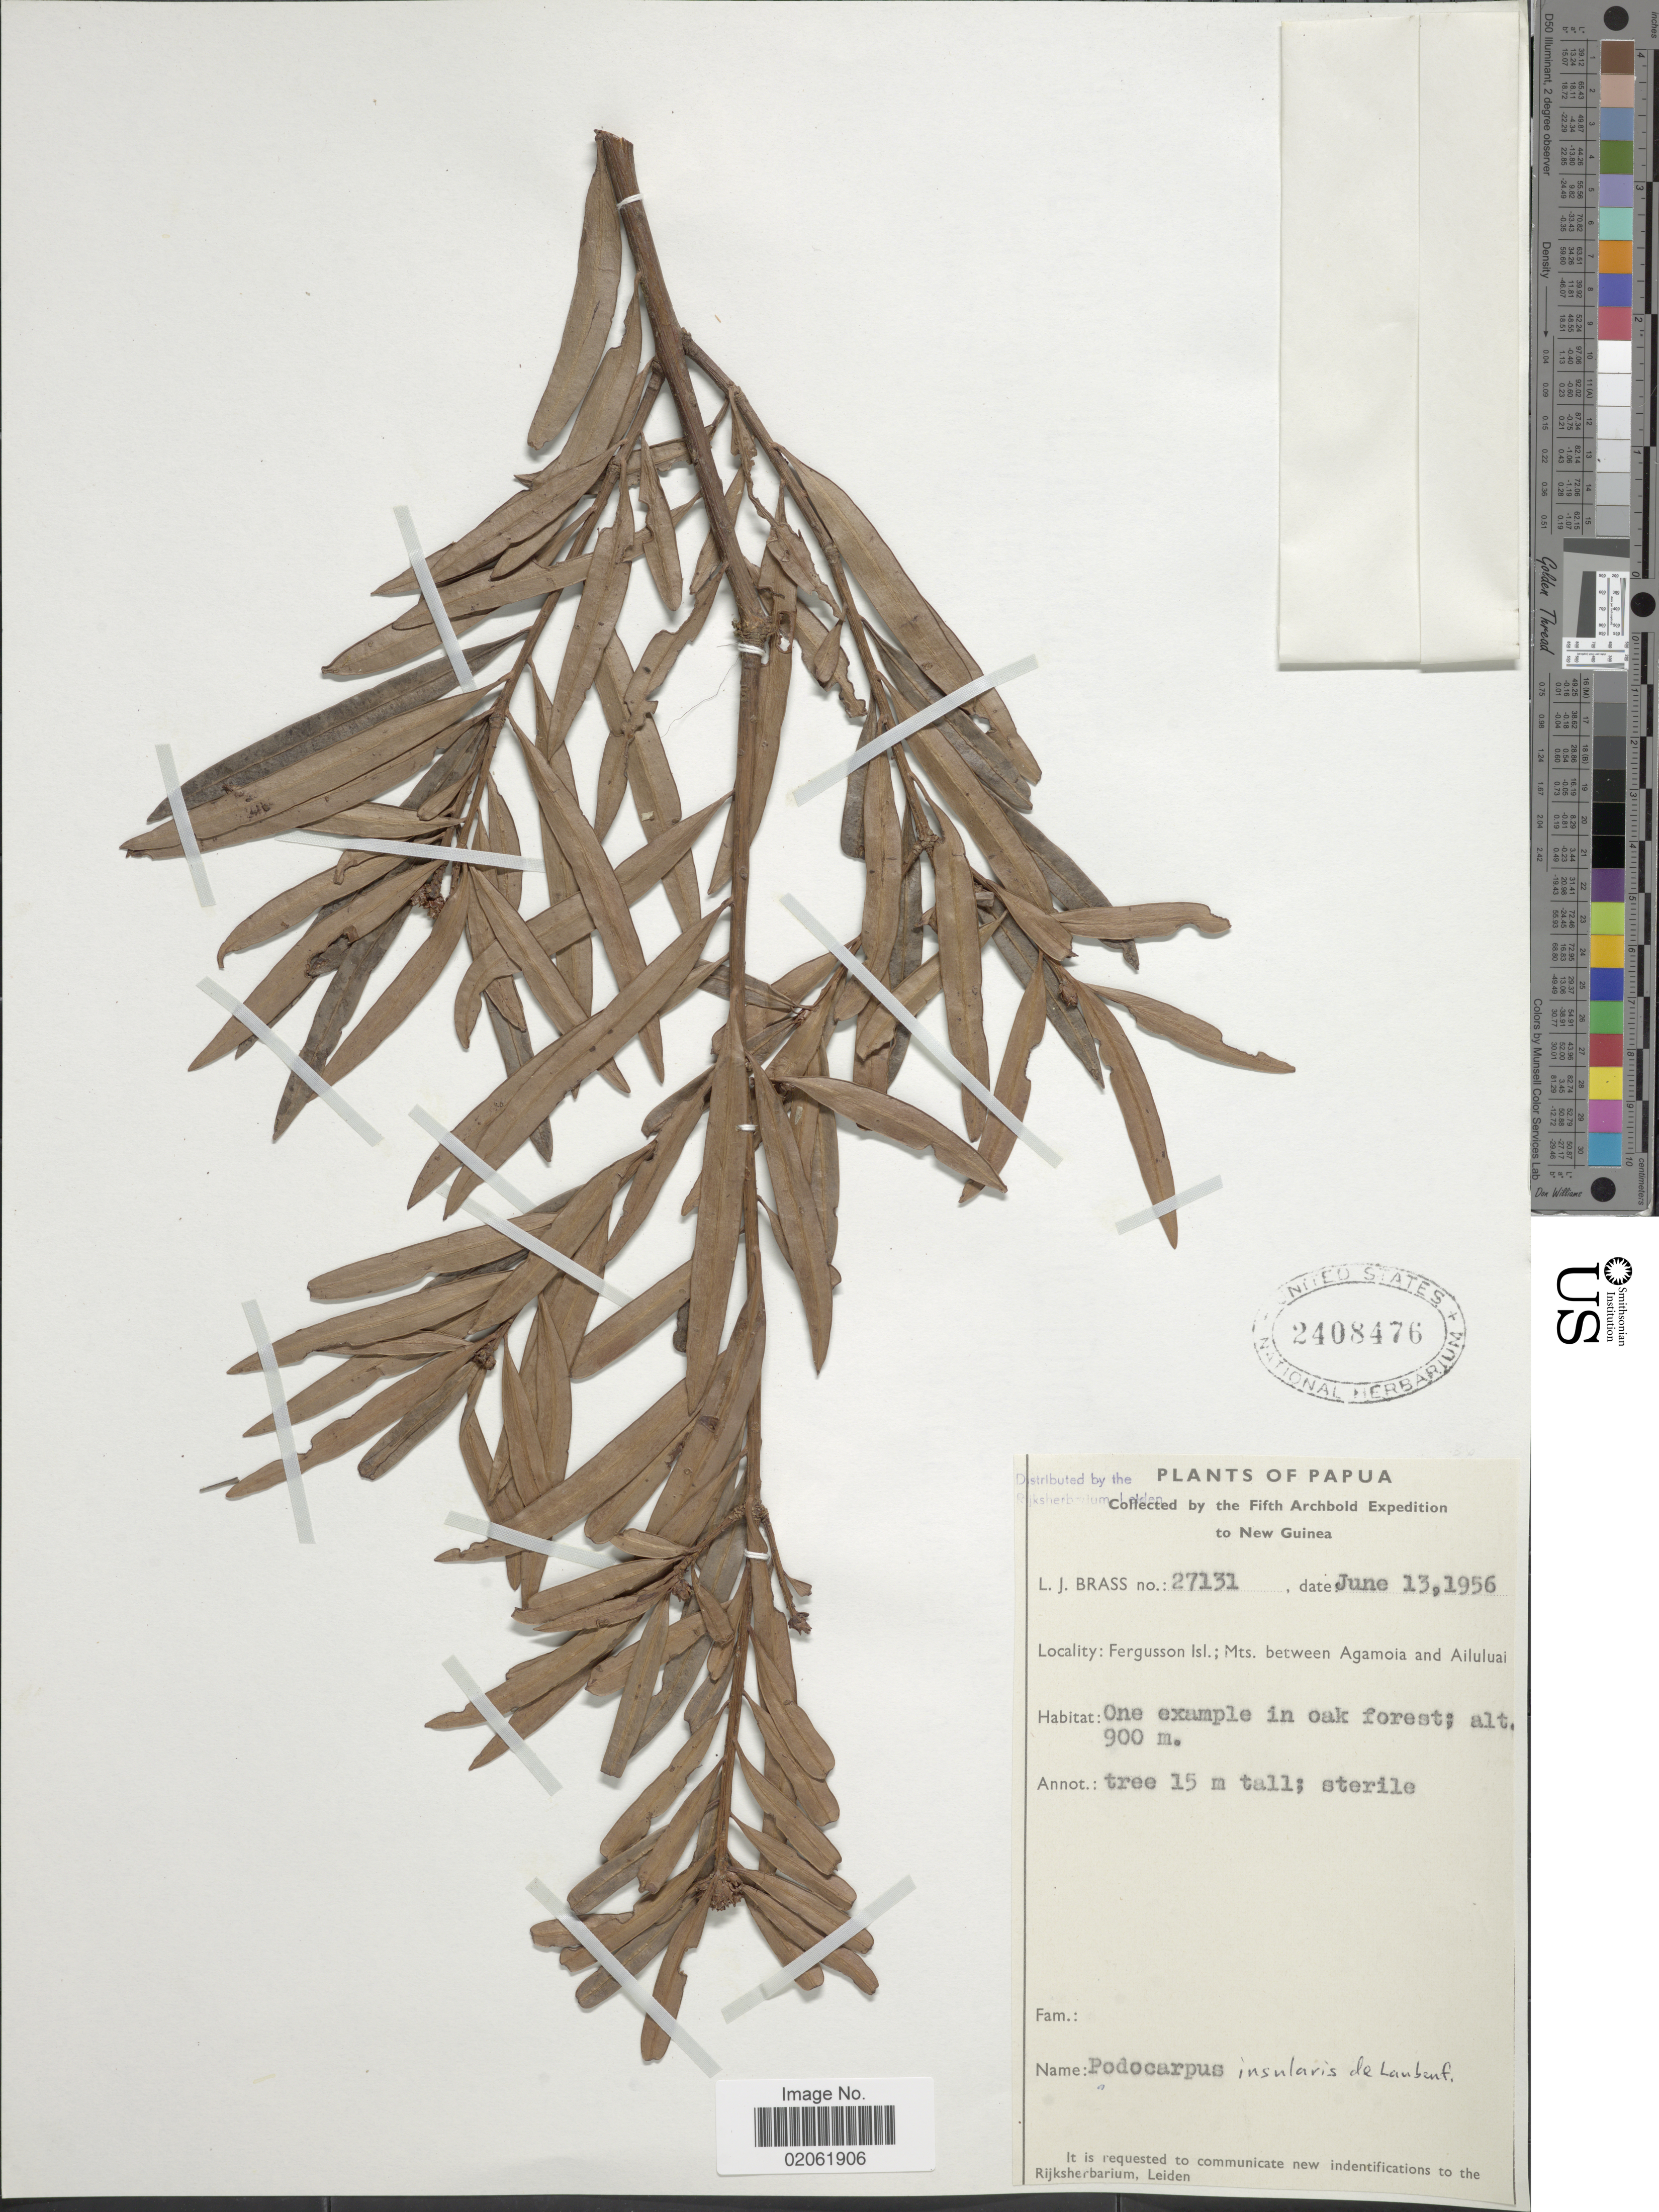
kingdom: Plantae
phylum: Tracheophyta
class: Pinopsida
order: Pinales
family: Podocarpaceae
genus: Podocarpus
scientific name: Podocarpus insularis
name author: de Laub.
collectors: L. J. Brass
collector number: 27131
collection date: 1956-06-13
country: Papua New Guinea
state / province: Milne Bay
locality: Papua, Fergusson Isl. Mts. Between Agomoia and Ailulai.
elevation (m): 900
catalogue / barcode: US 2408476